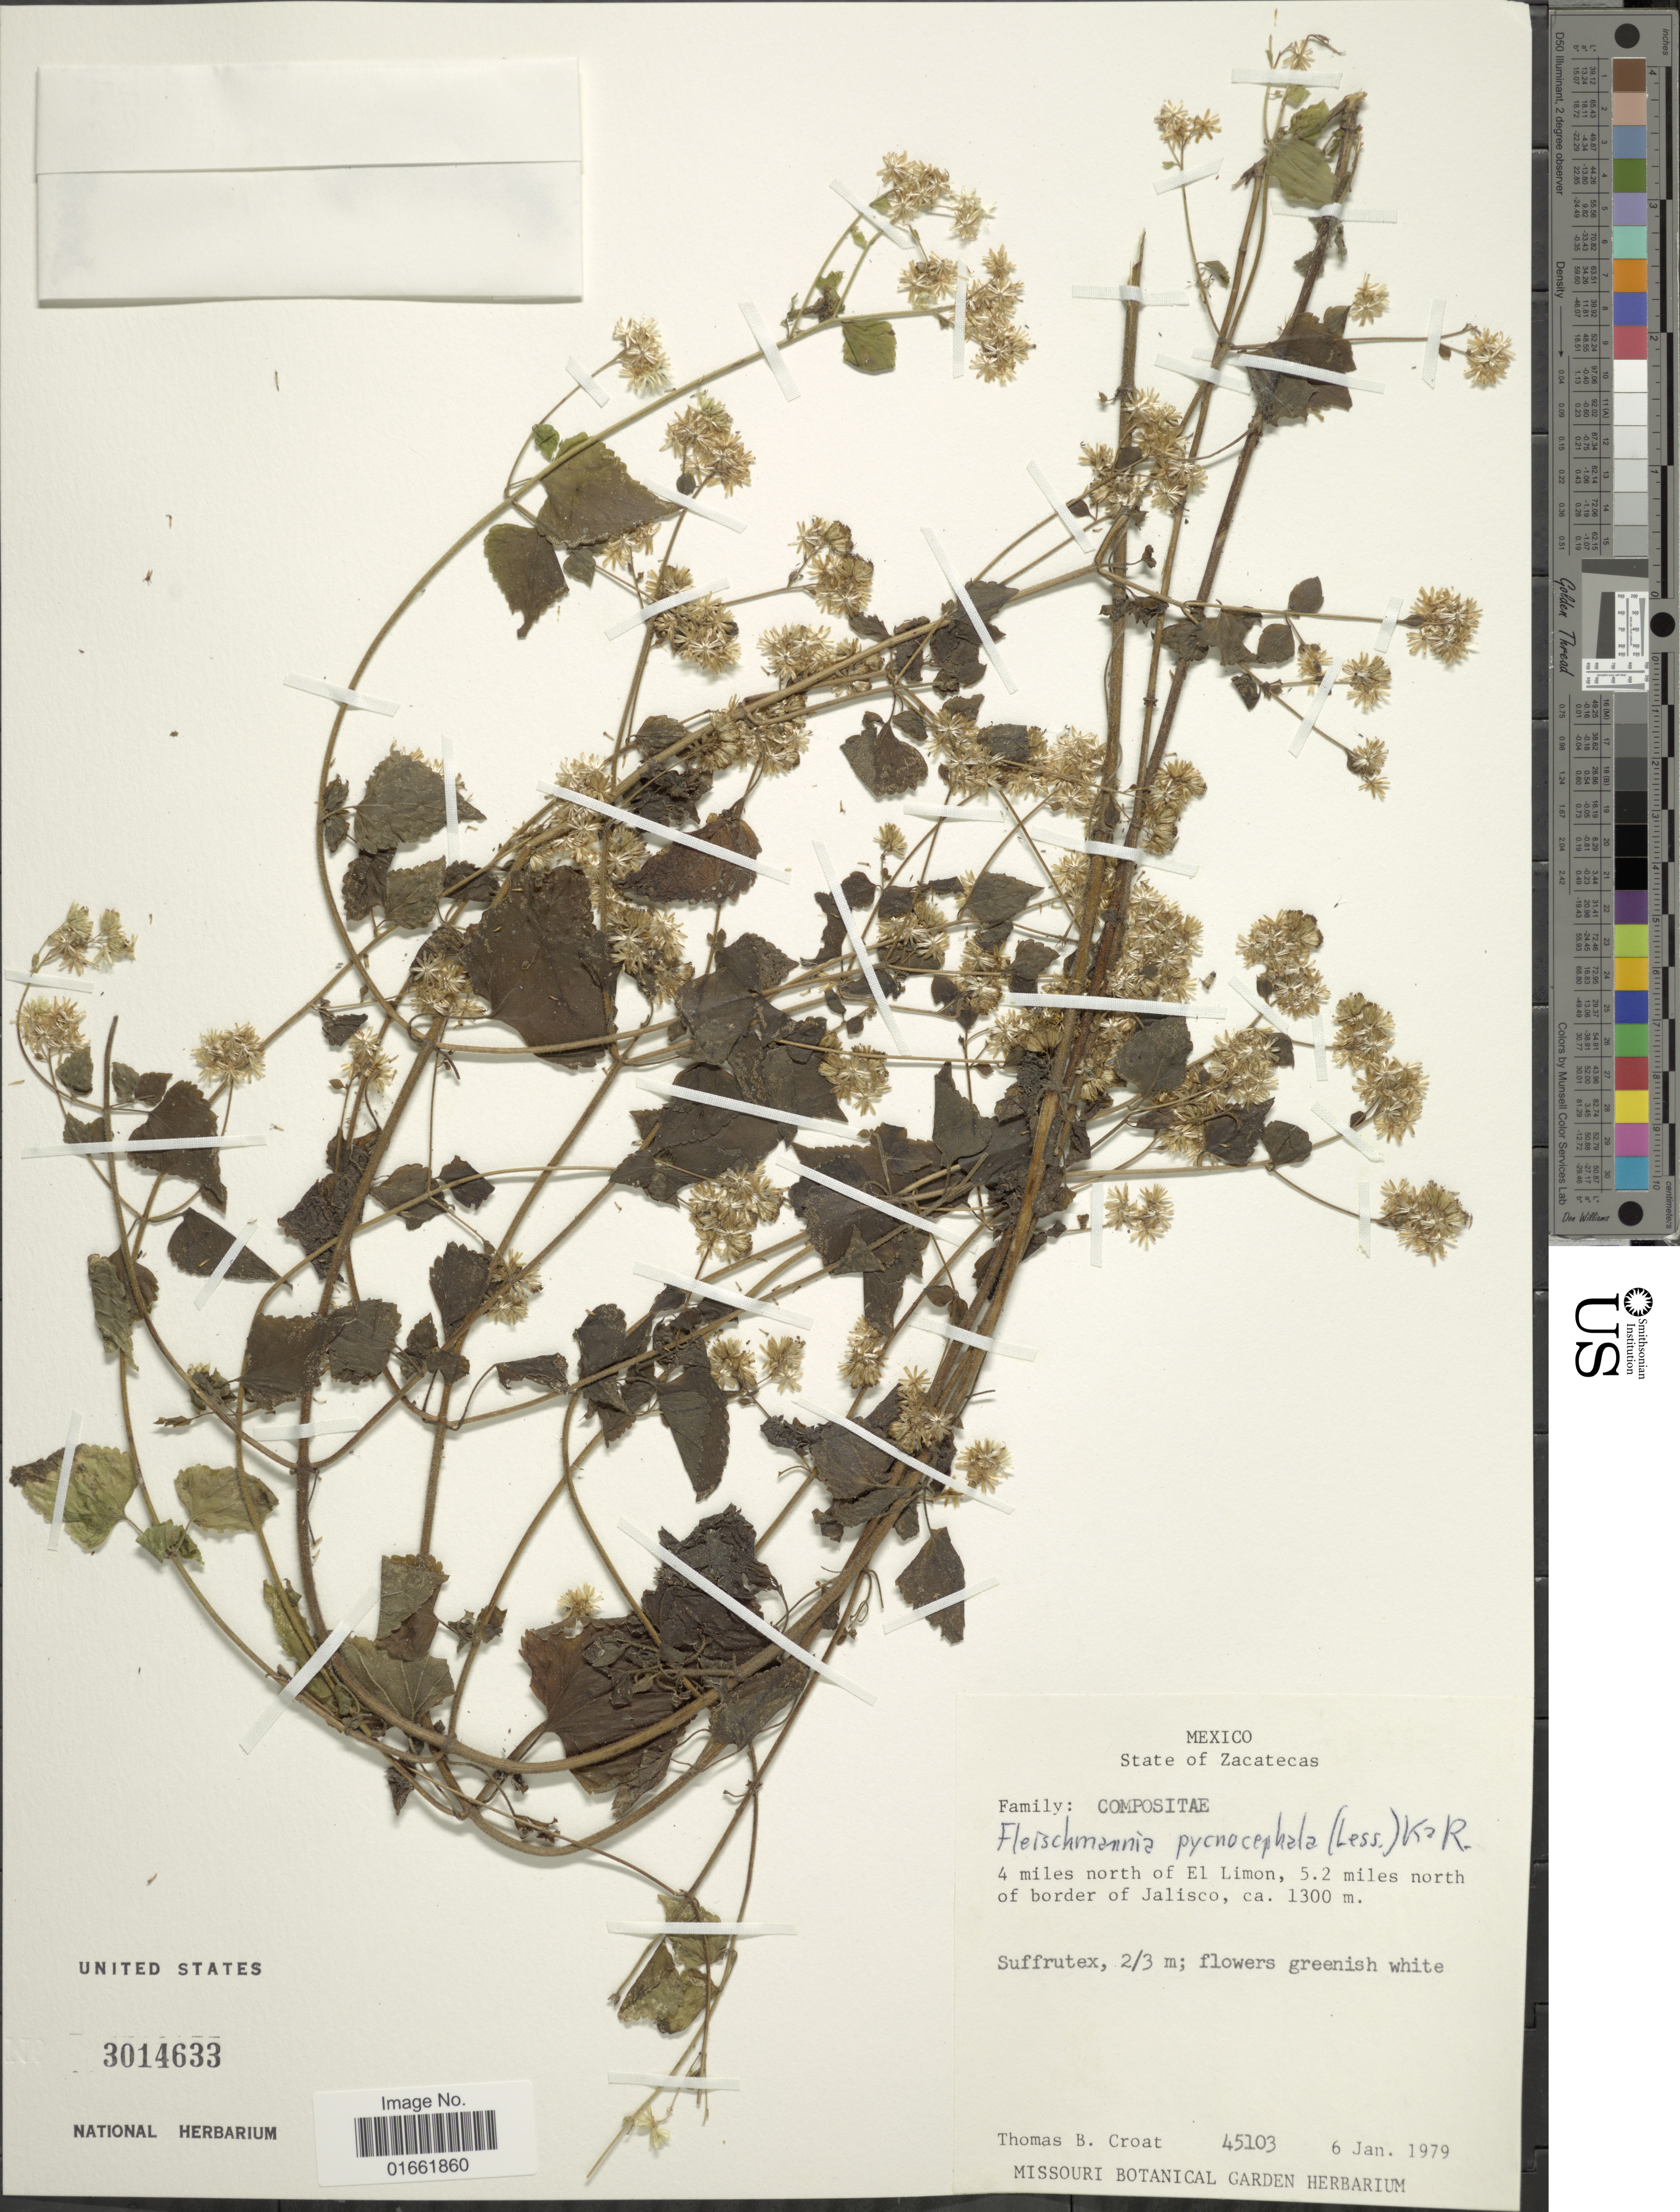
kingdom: Plantae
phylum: Tracheophyta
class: Magnoliopsida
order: Asterales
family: Asteraceae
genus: Fleischmannia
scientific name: Fleischmannia pycnocephala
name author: (Less.) R.M. King & H. Rob.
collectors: T. B. Croat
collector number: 45103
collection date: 1979-01-06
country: Mexico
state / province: Jalisco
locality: State of Zacatecas. 4 miles north of El Limon, 5.2 miles north of border of Jalisco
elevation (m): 1300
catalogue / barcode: US 3014633